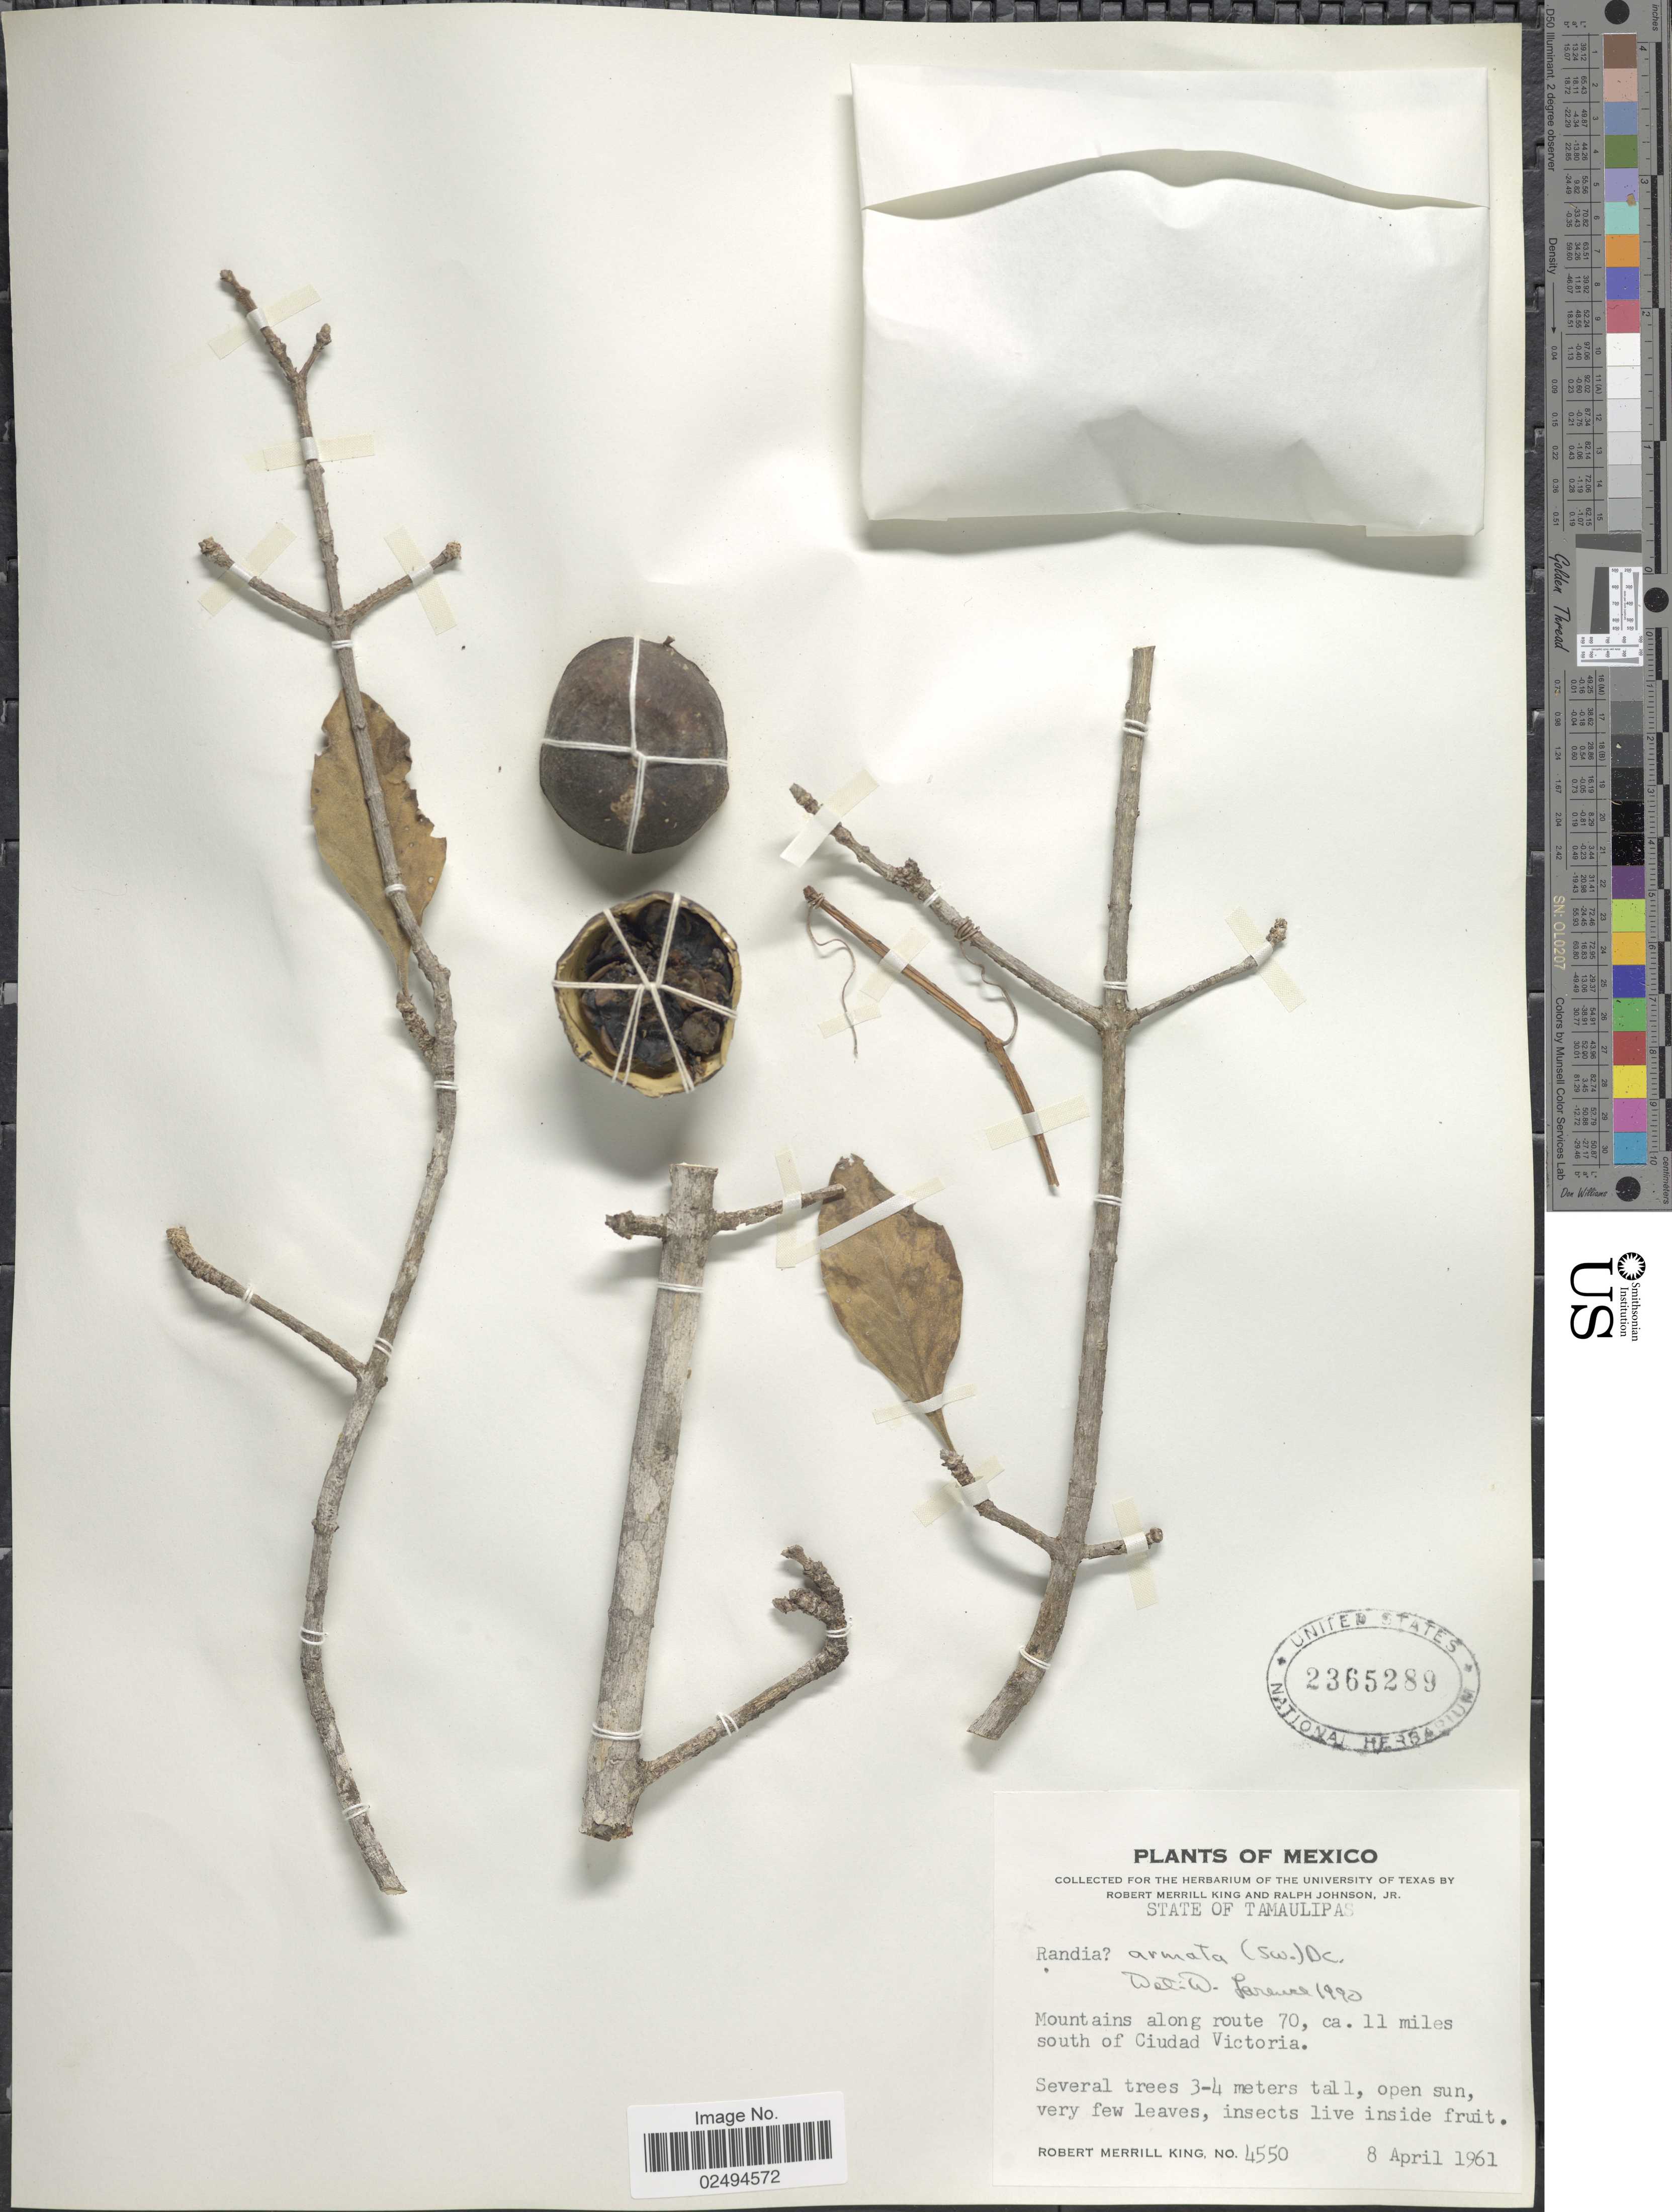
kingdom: Plantae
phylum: Tracheophyta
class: Magnoliopsida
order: Gentianales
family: Rubiaceae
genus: Randia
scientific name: Randia armata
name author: (Sw.) DC.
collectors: R. M. King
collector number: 4550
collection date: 1961-04-08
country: Mexico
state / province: Tamaulipas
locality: Mountains along route 70, ca. 11 miles south of Ciudad Victoria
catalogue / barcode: US 2365289